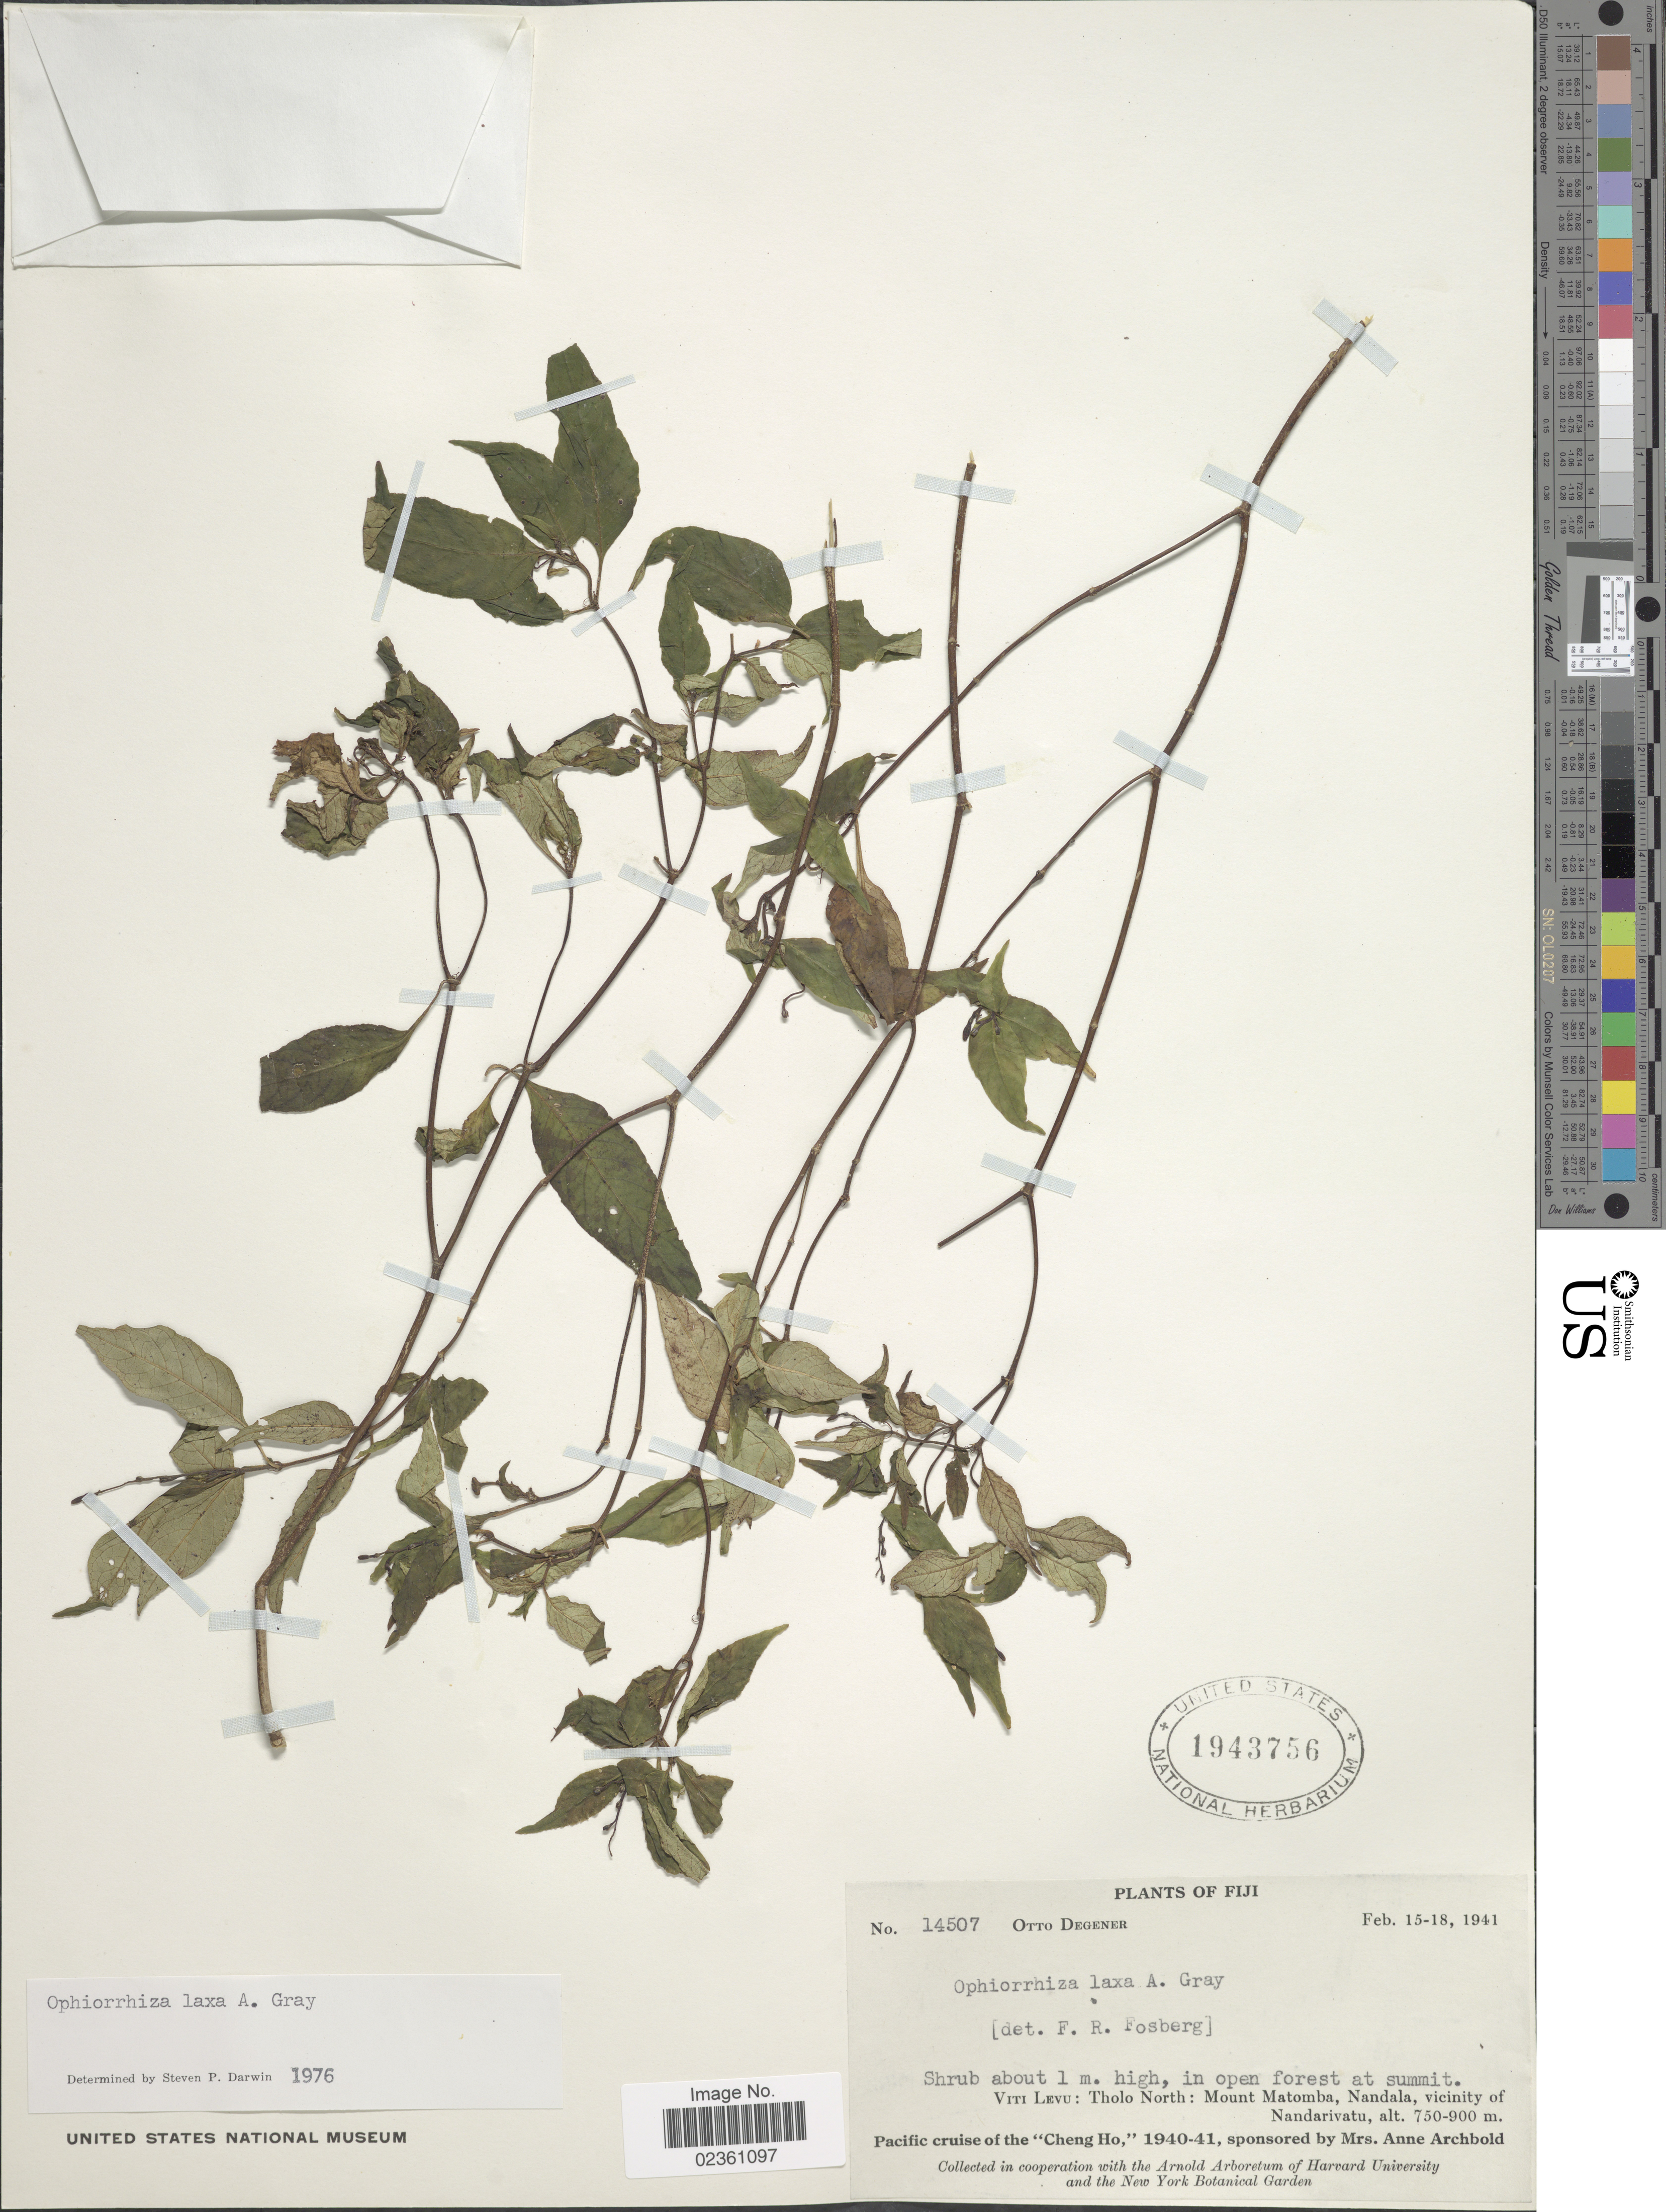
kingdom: Plantae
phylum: Tracheophyta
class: Magnoliopsida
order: Gentianales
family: Rubiaceae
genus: Ophiorrhiza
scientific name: Ophiorrhiza laxa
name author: A. Gray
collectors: O. Degener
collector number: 14507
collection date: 1941-02-15/1941-02-18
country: Fiji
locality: In open forest at summit, Viti Levu: Tholo North: Mount Matomba, Nandala, vicinity of Nandarivatu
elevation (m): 750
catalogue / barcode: US 1943756